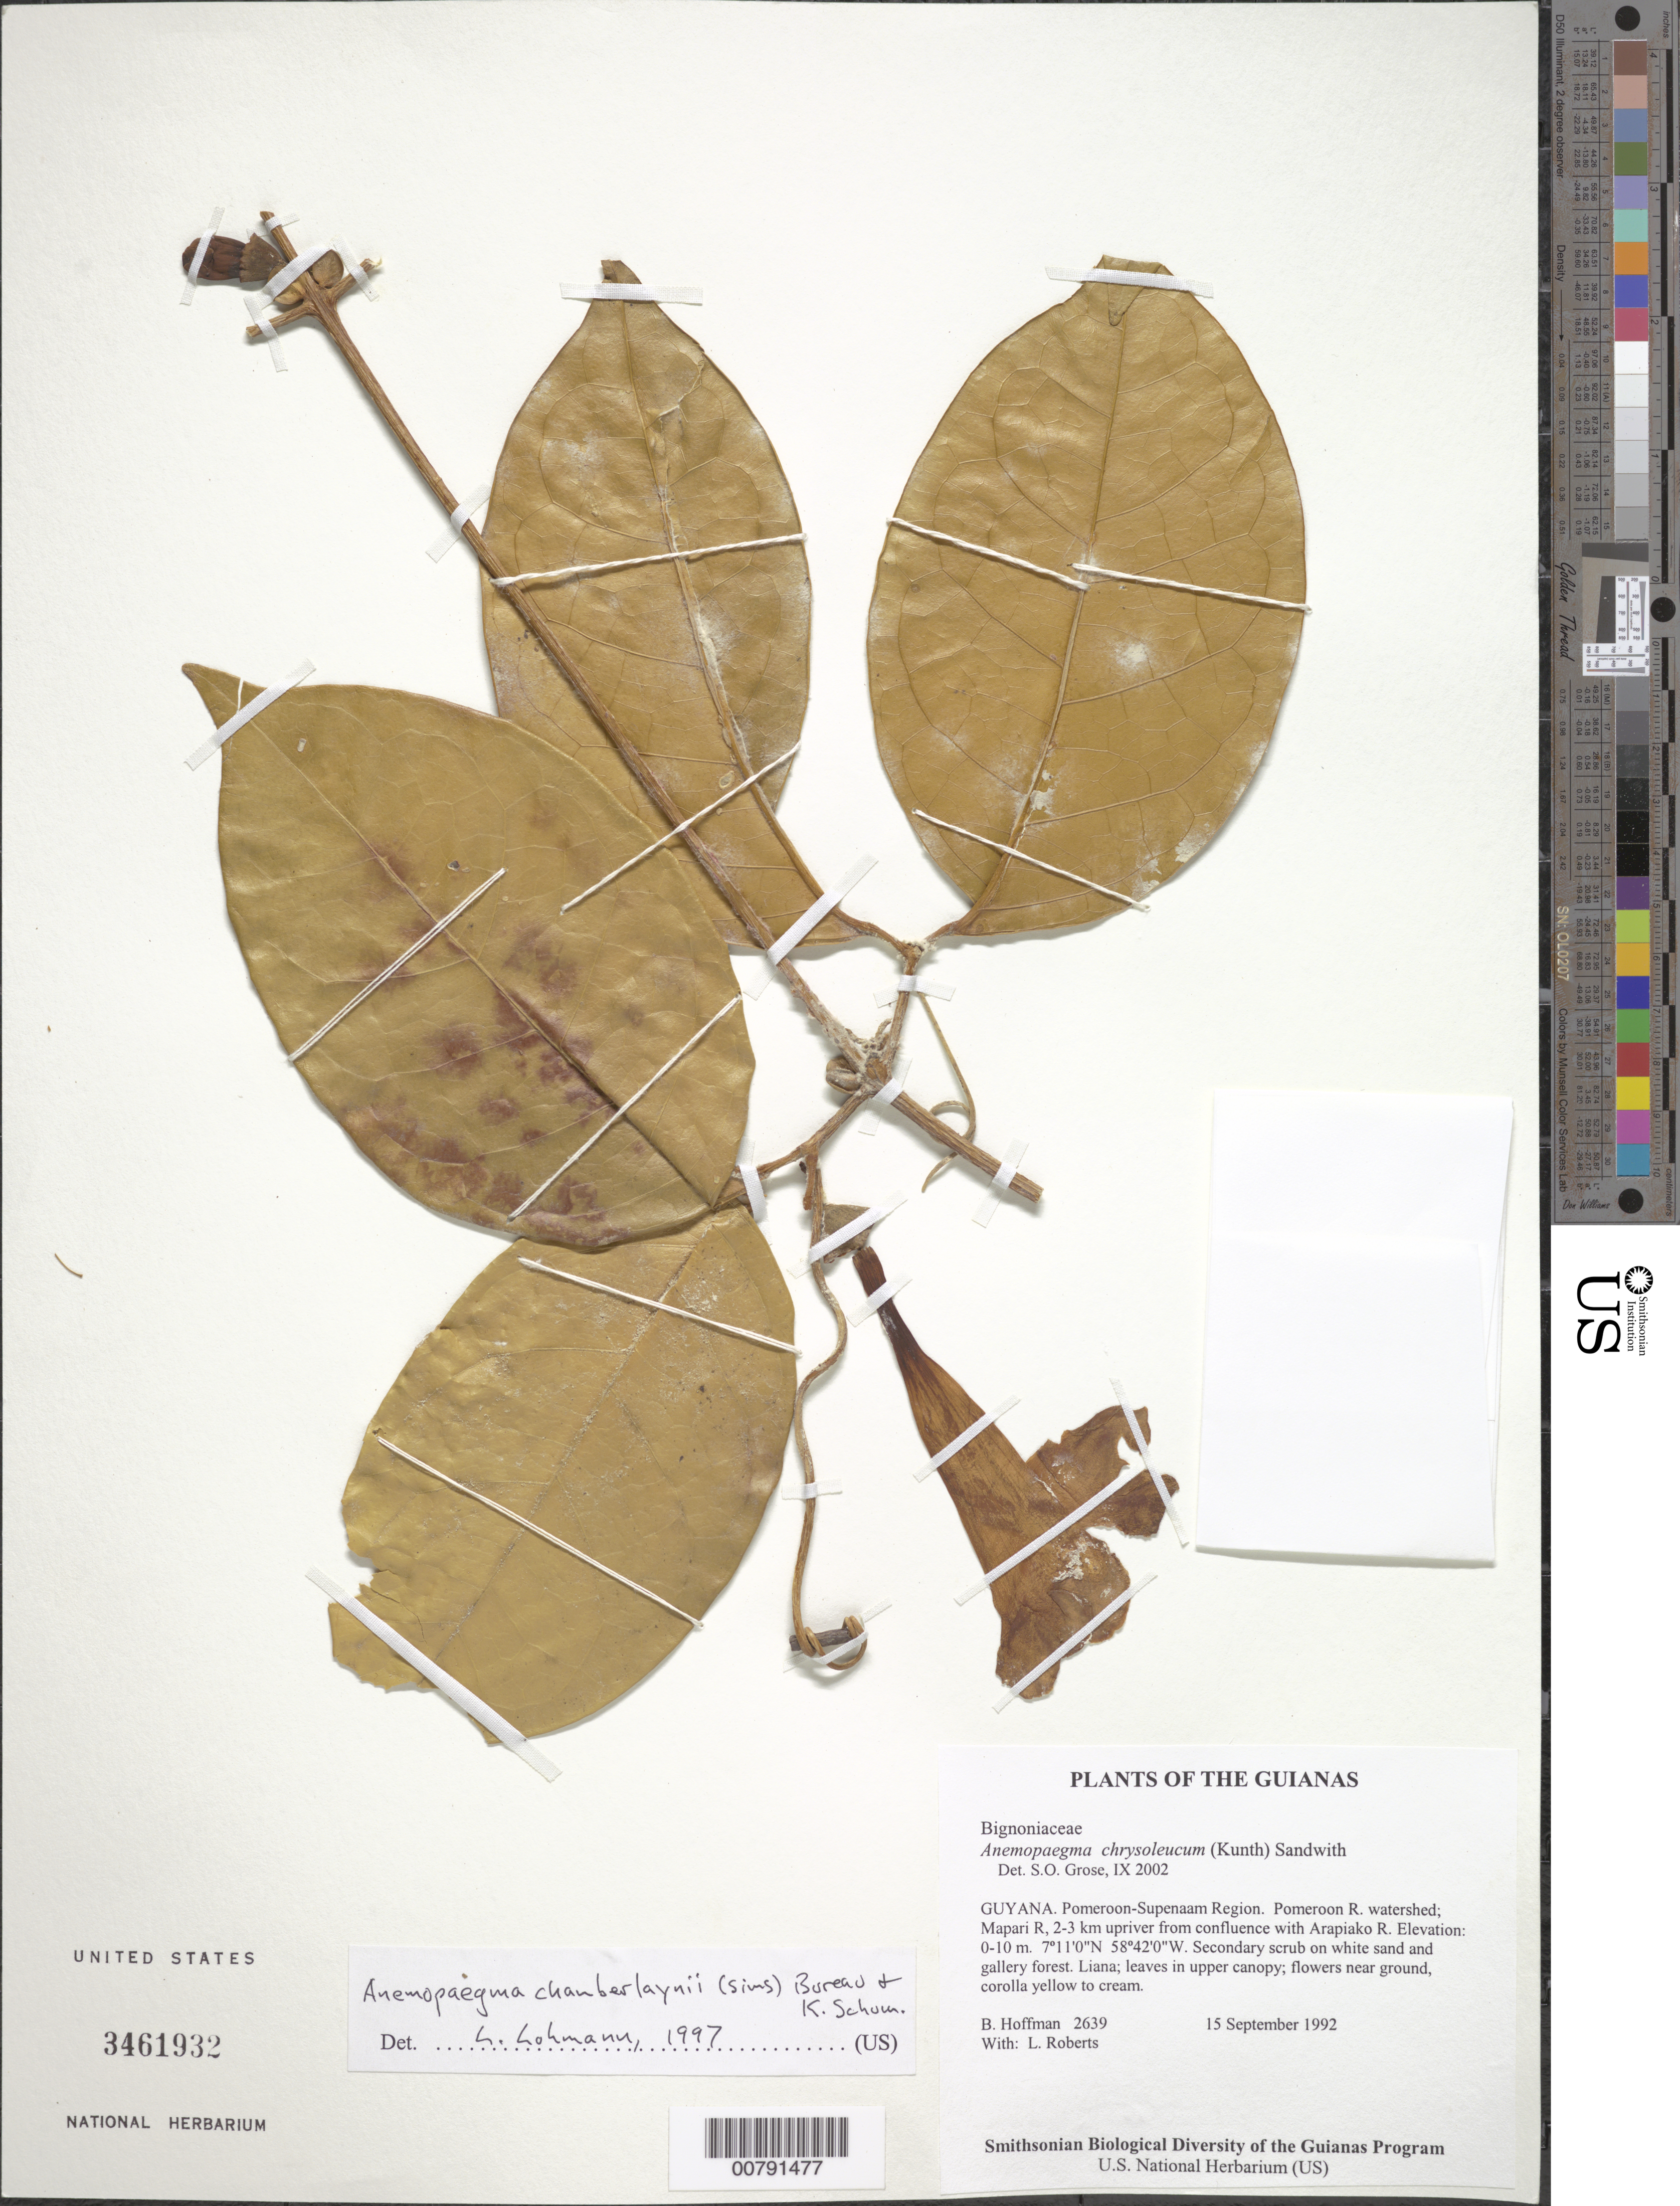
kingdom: Plantae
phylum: Tracheophyta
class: Magnoliopsida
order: Lamiales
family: Bignoniaceae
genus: Anemopaegma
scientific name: Anemopaegma chamberlaynii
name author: (Sims) Bureau & K. Schum.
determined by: Lohmann, L. G.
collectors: B. Hoffman & L. Roberts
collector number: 2639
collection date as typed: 15 September 1992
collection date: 1992-09-15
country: Guyana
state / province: Pomeroon-Supenaam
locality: Pomeroon River watershed; Mapari River, 2-3 km upriver from confluence with Arapiako River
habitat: Secondary scrub on white sand and gallery forest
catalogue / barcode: US 3461932